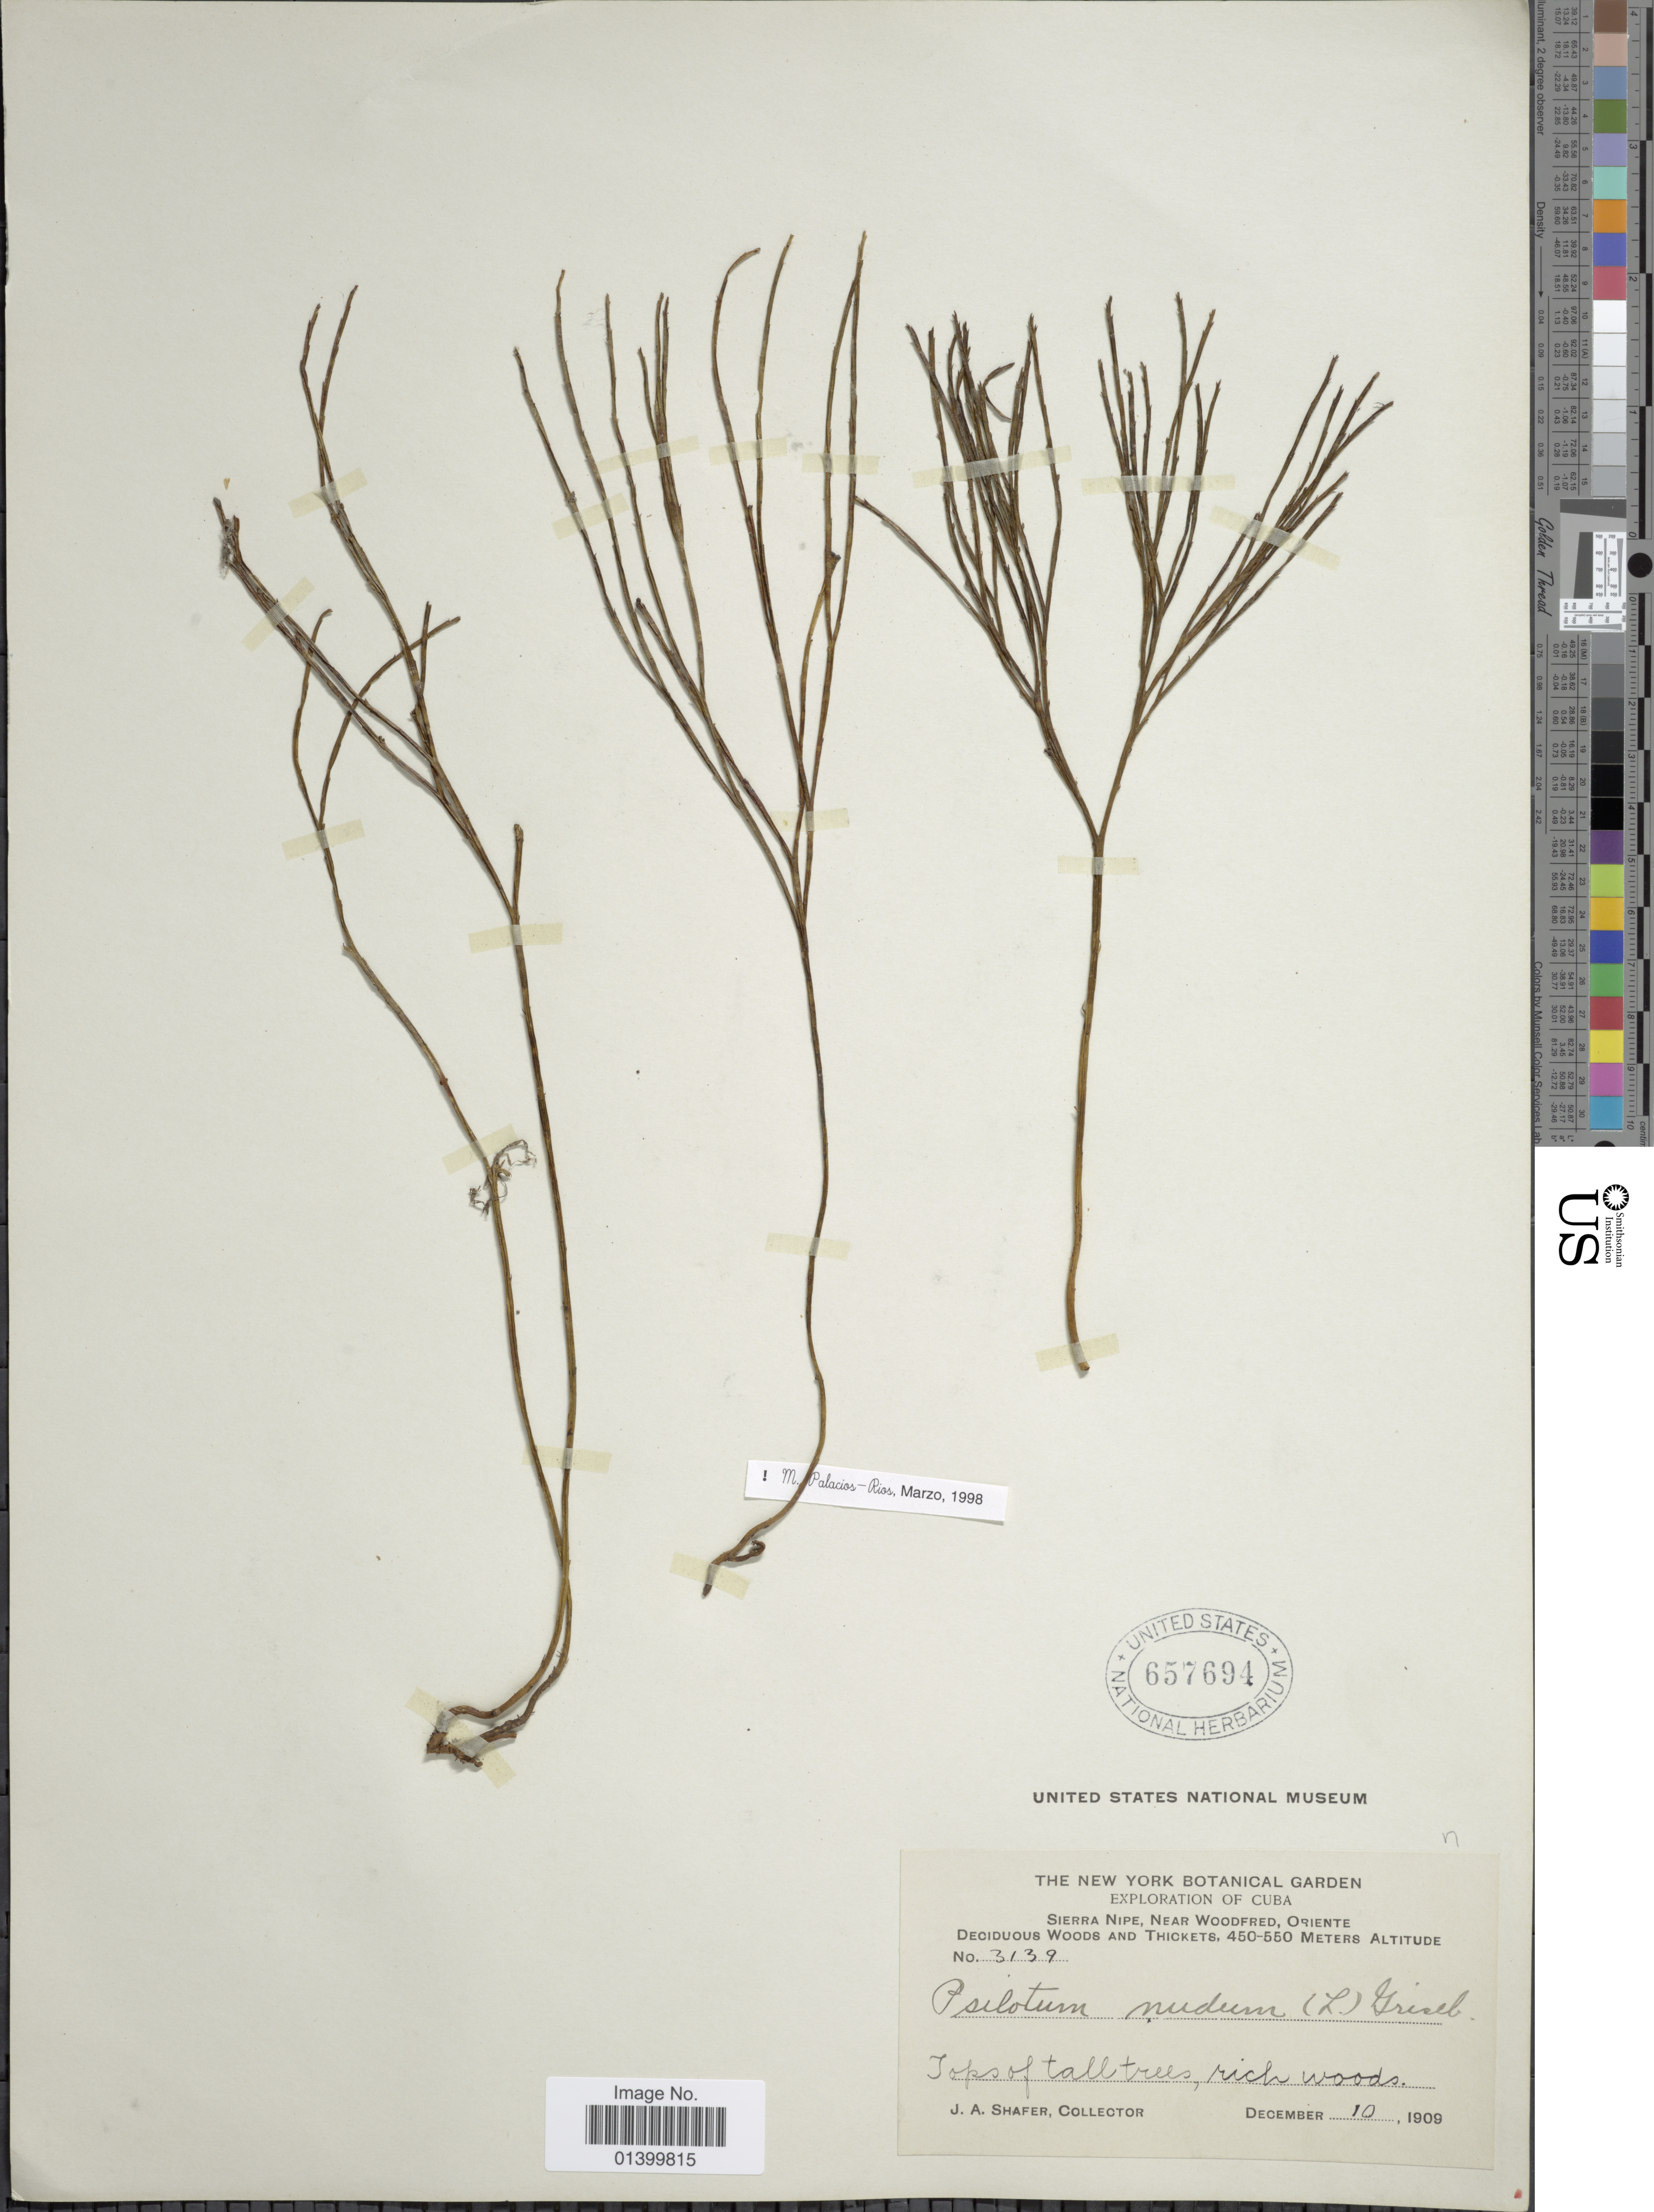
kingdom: Plantae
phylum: Tracheophyta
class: Polypodiopsida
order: Psilotales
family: Psilotaceae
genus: Psilotum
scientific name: Psilotum nudum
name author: (L.) P. Beauv.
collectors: J. A. Shafer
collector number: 3139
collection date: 1909-12-10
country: Cuba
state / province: Oriente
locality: Sierra Nipe, near Woodfred, Oriente. Deciduous Woods and Thickets. Tops of tall trees, rich woods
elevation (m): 450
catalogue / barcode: US 657694